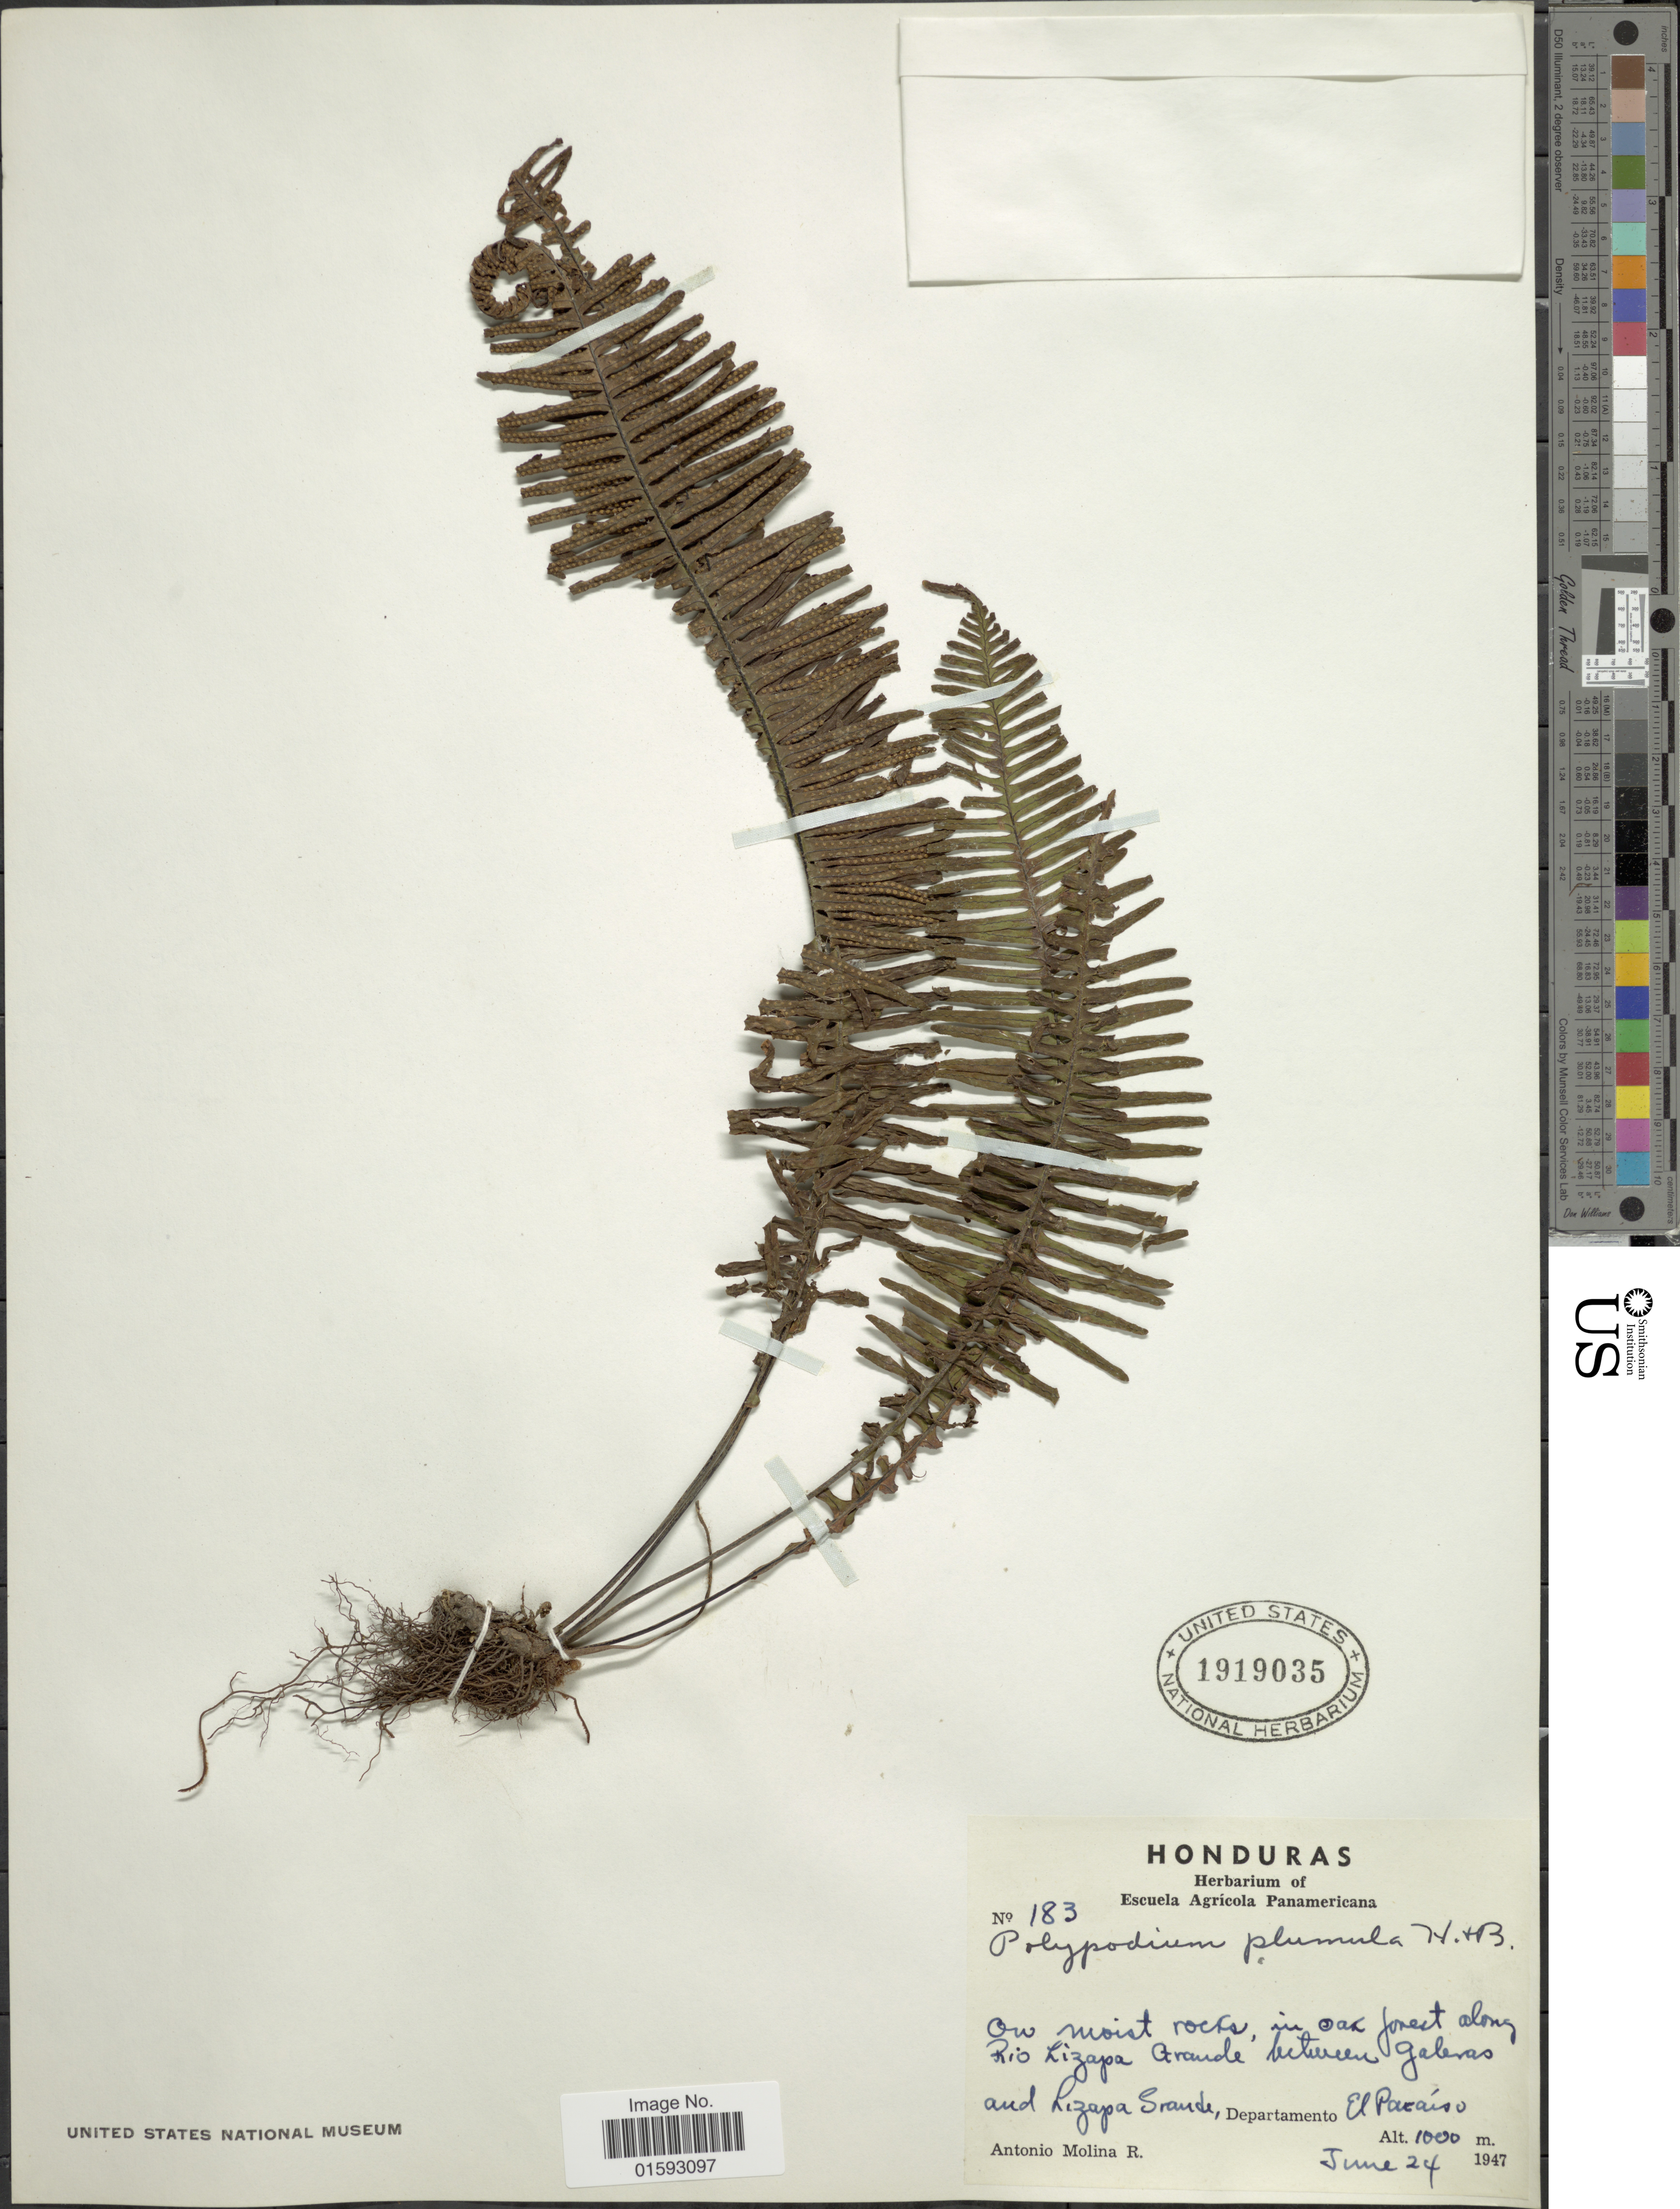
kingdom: Plantae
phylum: Tracheophyta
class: Polypodiopsida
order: Polypodiales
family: Polypodiaceae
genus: Pecluma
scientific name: Pecluma plumula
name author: (Humb. & Bonpl. ex Willd.) M.G. Price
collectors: A. Molina R.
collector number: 183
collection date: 1947-06-24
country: Honduras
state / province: El Paraíso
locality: along Rio Lizapa Arande between galeras and Lizapa Grande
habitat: On moist rocks in oak forest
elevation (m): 1000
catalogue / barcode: US 1919035